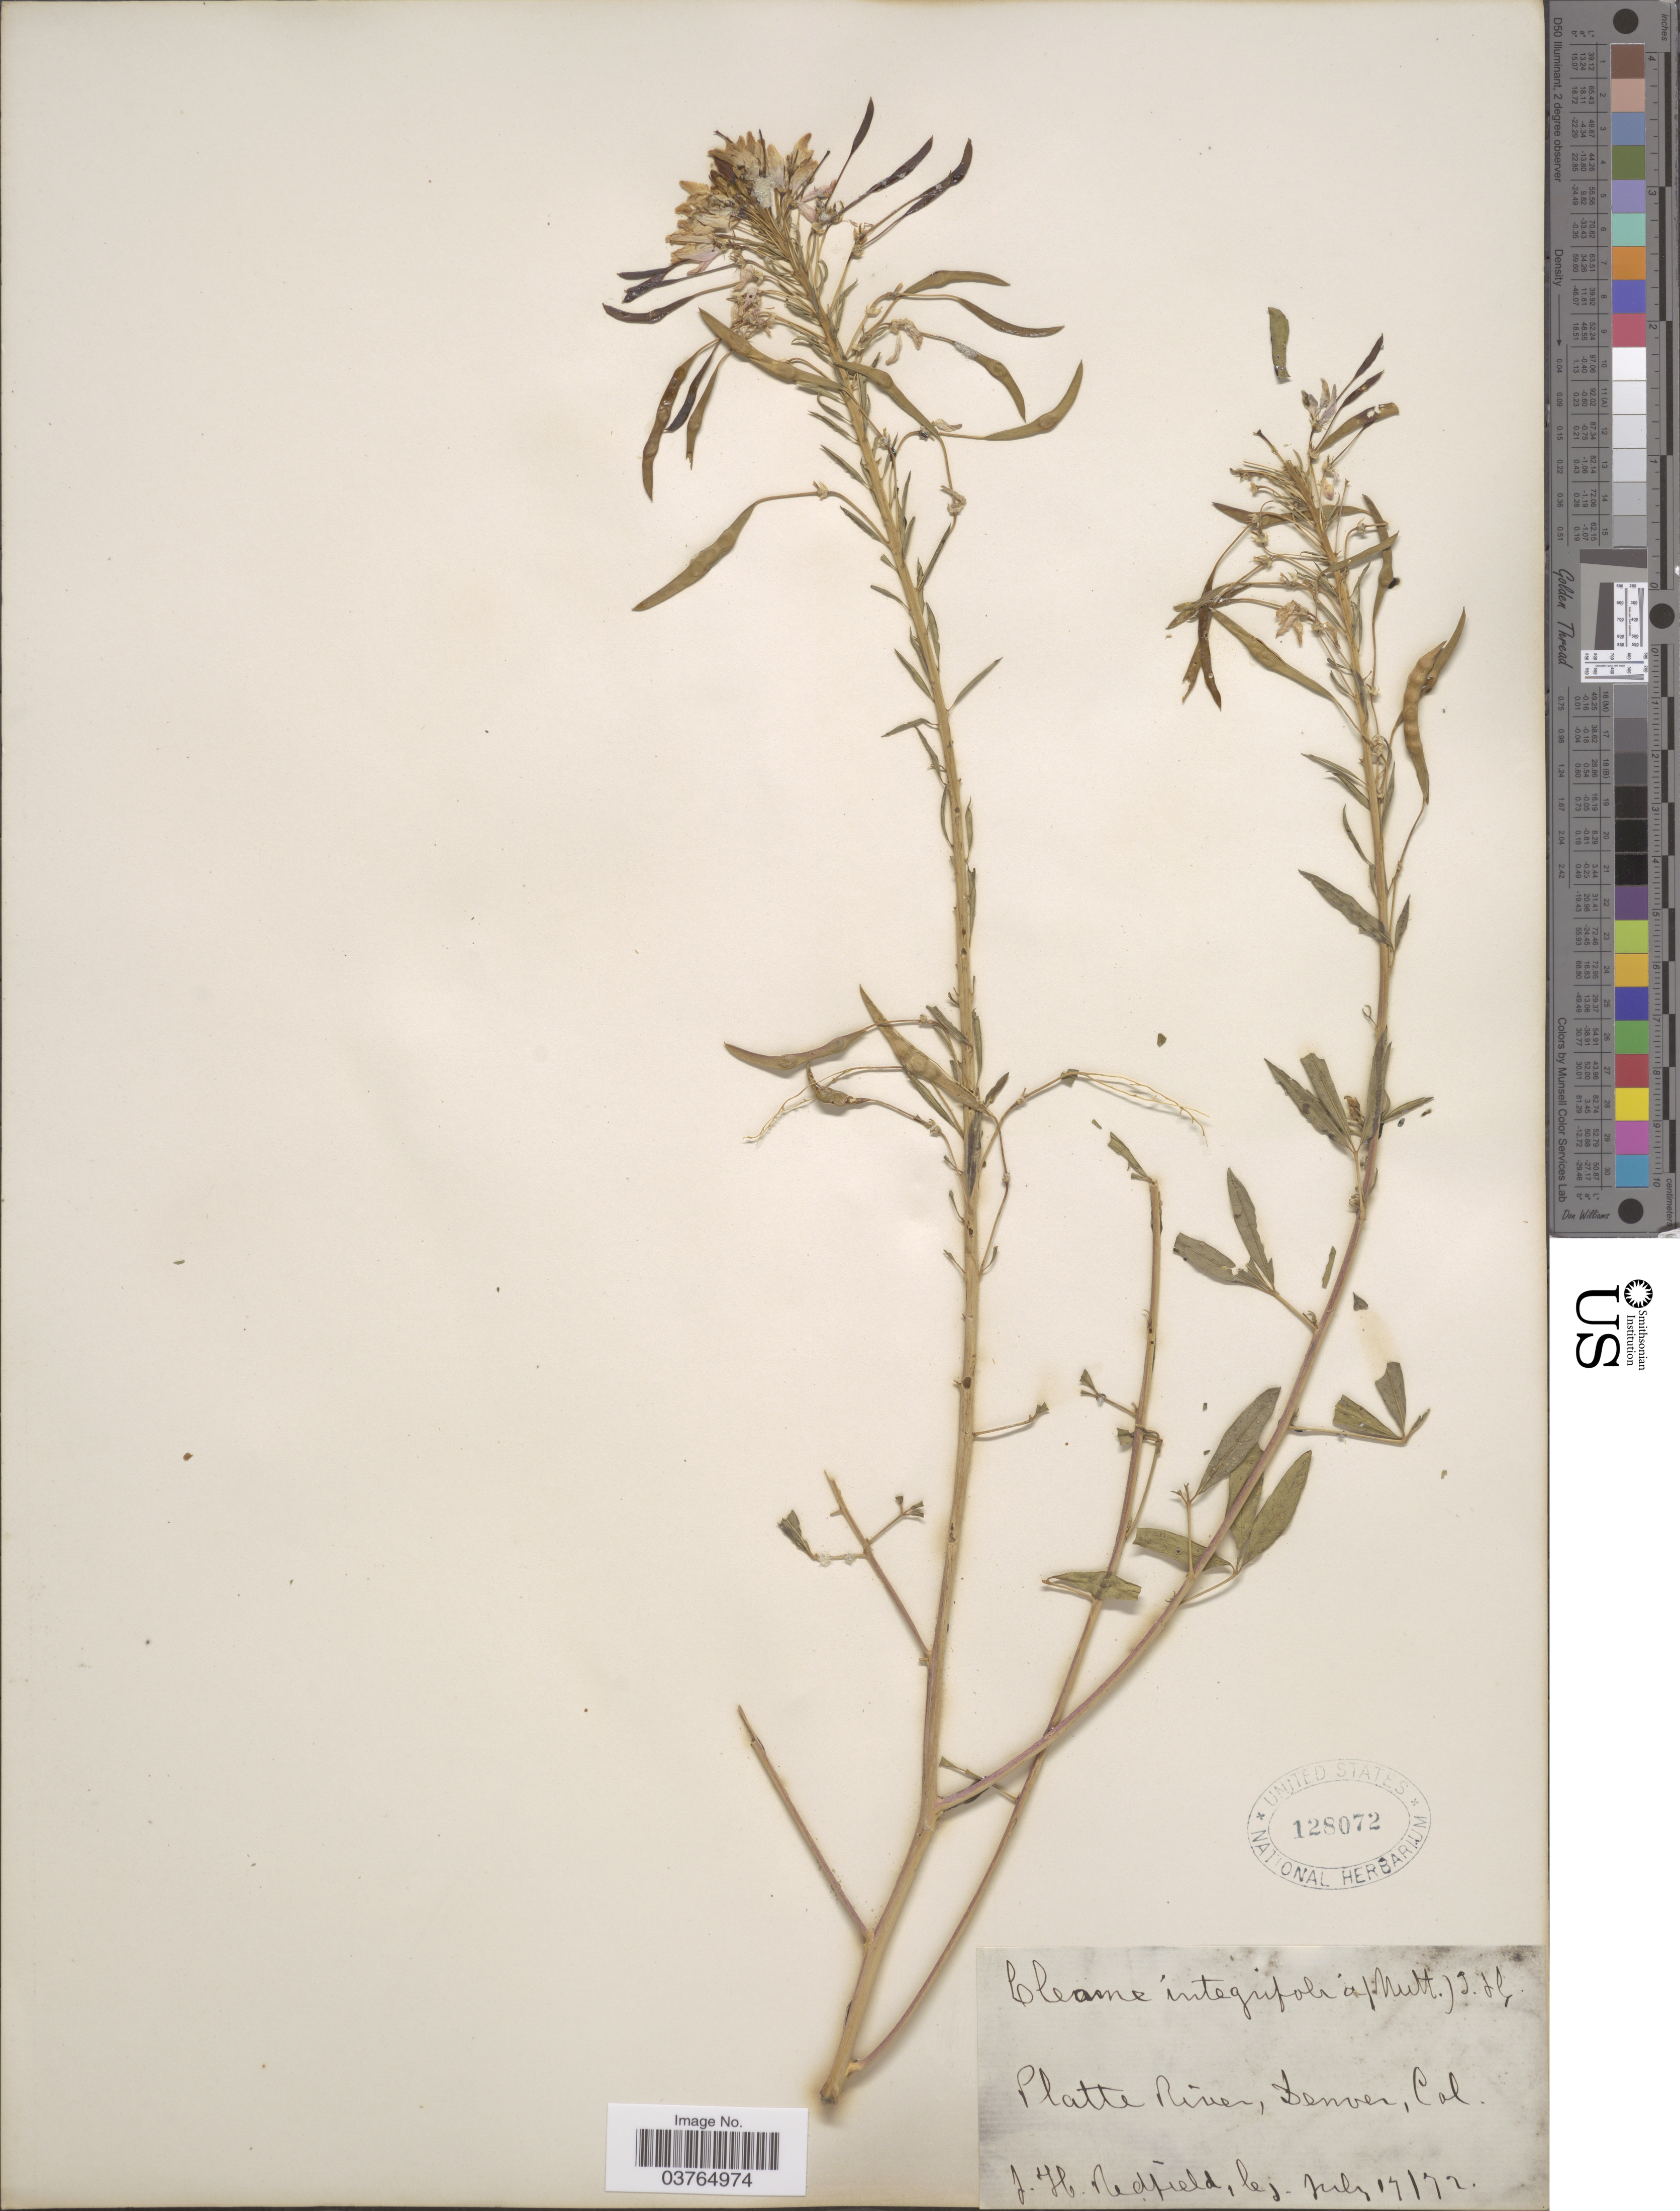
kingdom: Plantae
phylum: Tracheophyta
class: Magnoliopsida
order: Brassicales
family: Cleomaceae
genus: Cleomella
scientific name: Cleomella serrulata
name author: (Pursh) Roalson & J.C. Hall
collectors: J. Redfield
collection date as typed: Transcribed d/m/y: 17/7/72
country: United States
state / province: Colorado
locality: Platte River, Denver.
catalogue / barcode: US 128072